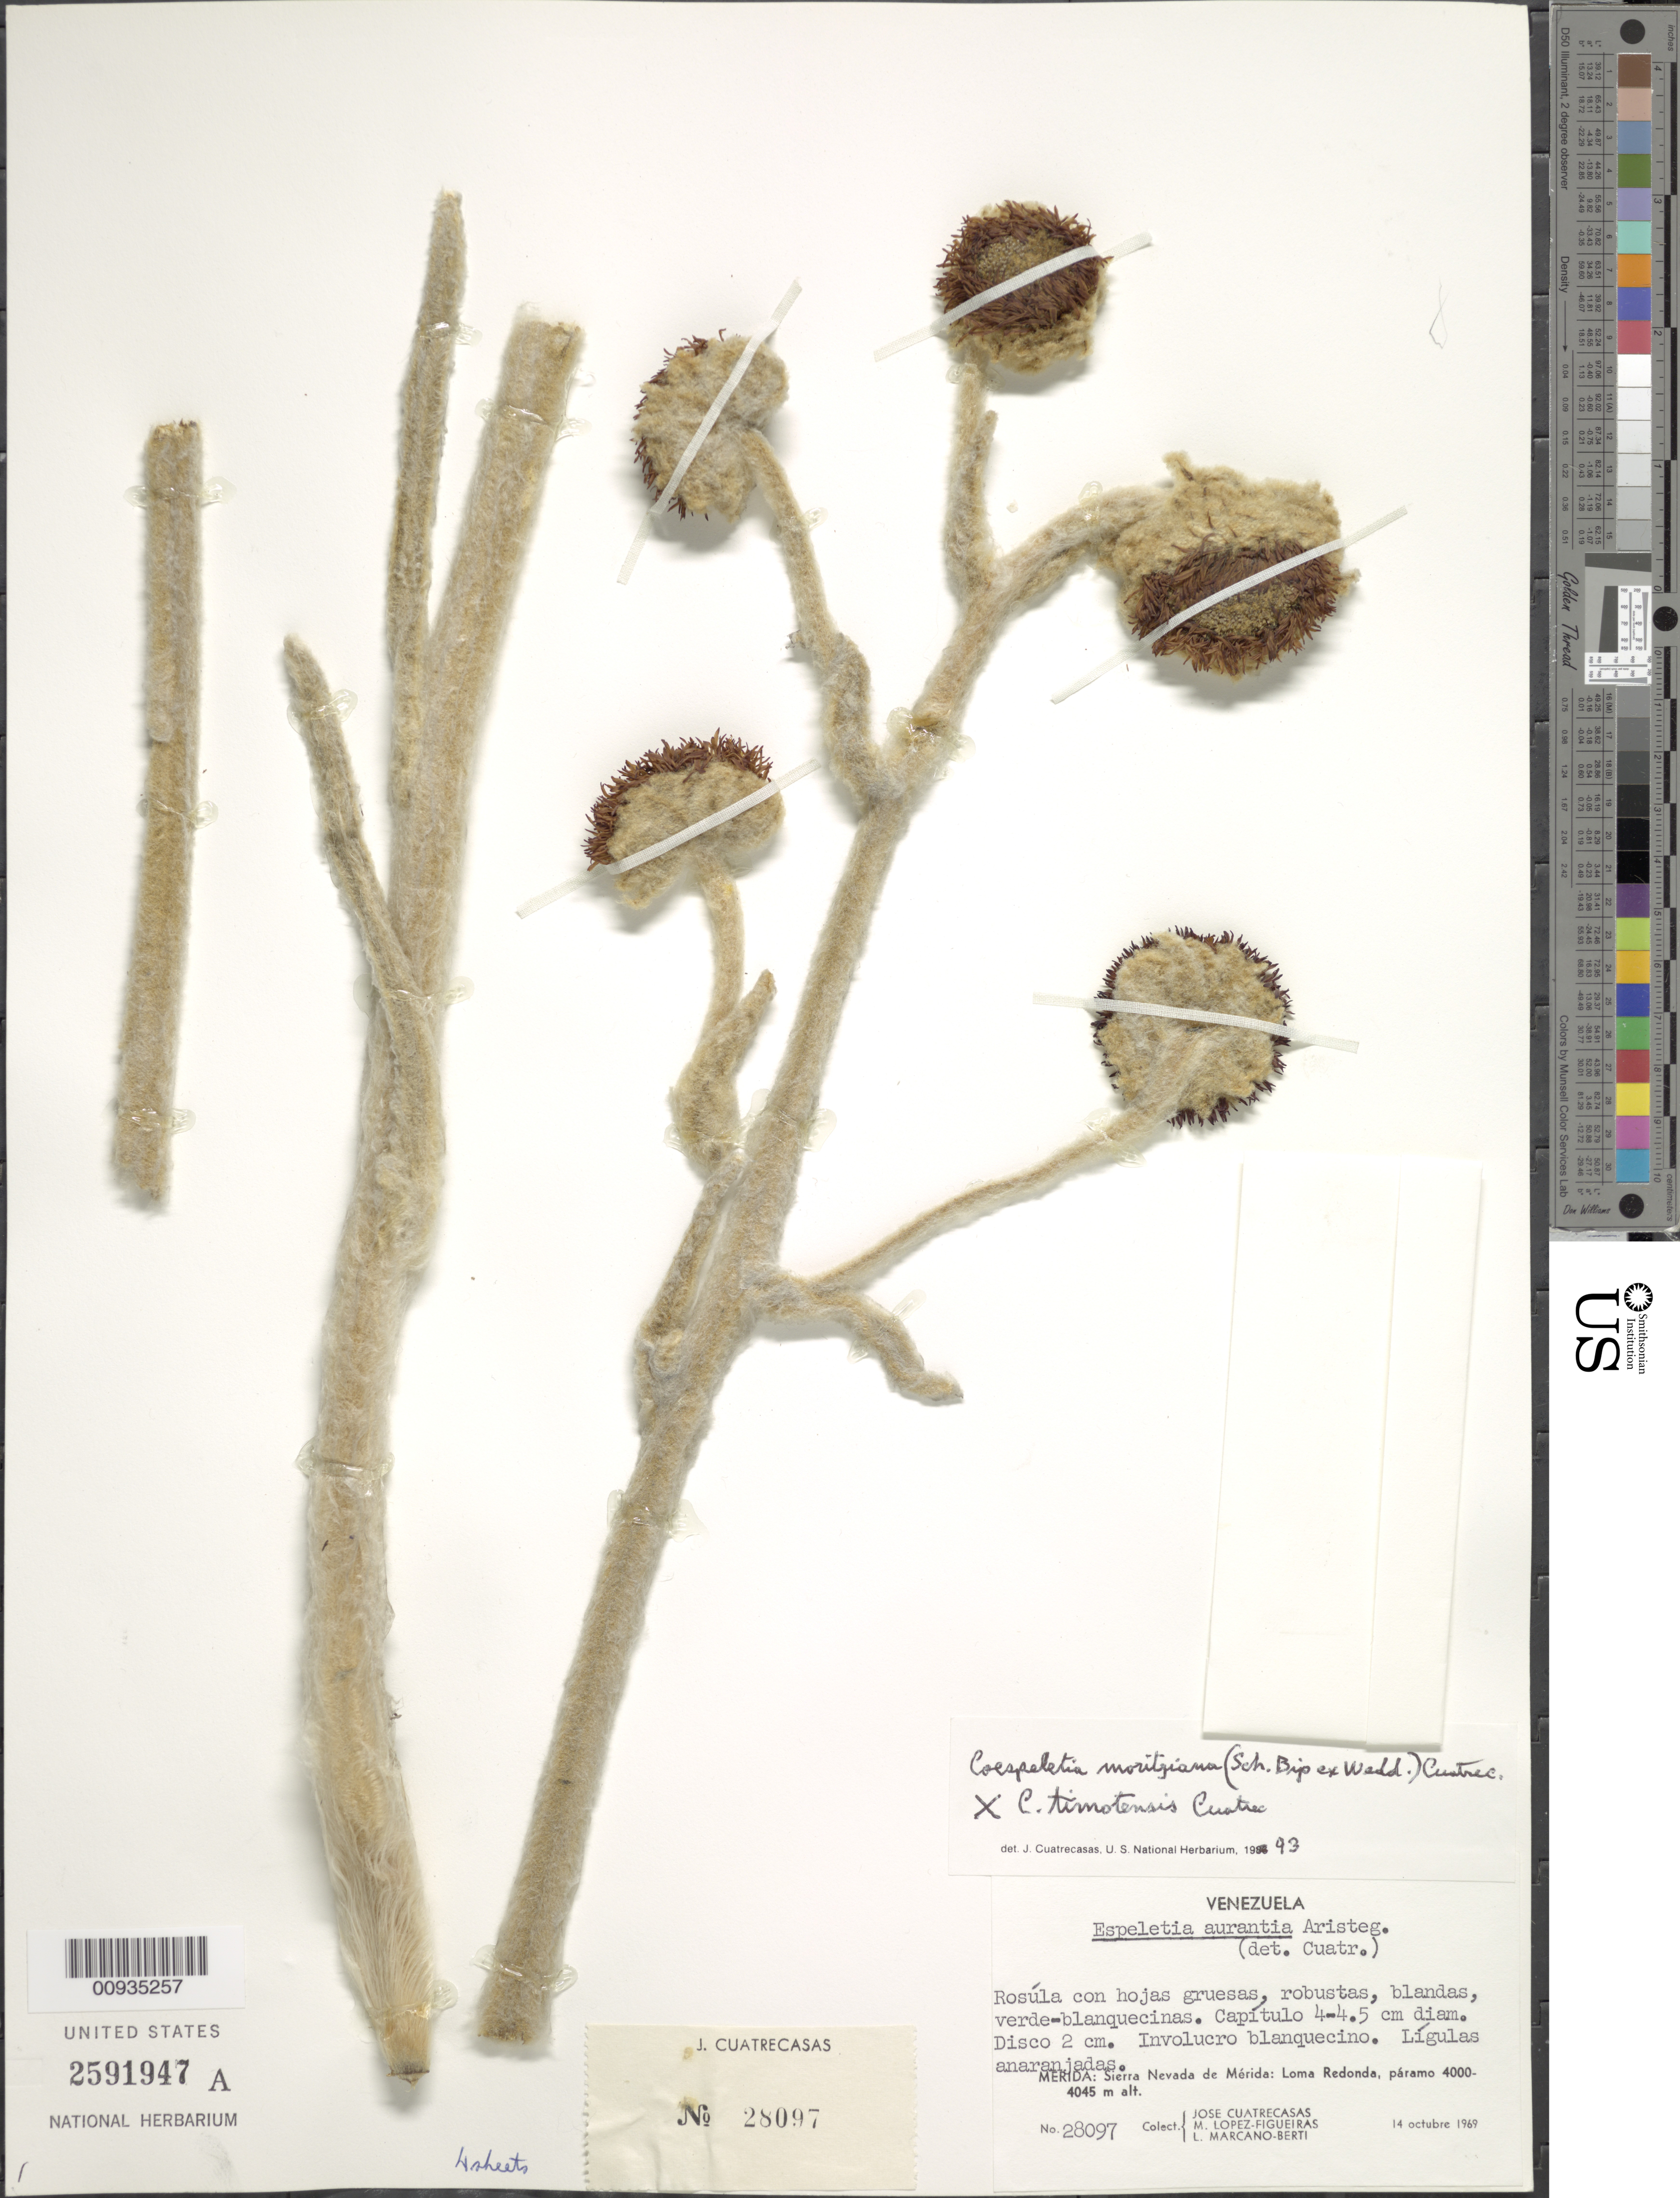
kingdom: Plantae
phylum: Tracheophyta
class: Magnoliopsida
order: Asterales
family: Asteraceae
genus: Coespeletia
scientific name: Coespeletia moritziana x C. timotensis (Cuatrec.) Cuatrec.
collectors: J. Cuatrecasas, M. López Figueiras & L. Marcano-Berti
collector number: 28097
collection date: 1969-10-14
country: Venezuela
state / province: Mérida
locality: Sierra Nevada de Merida: Loma Redonda, paramo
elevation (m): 4000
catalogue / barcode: US 2591947A